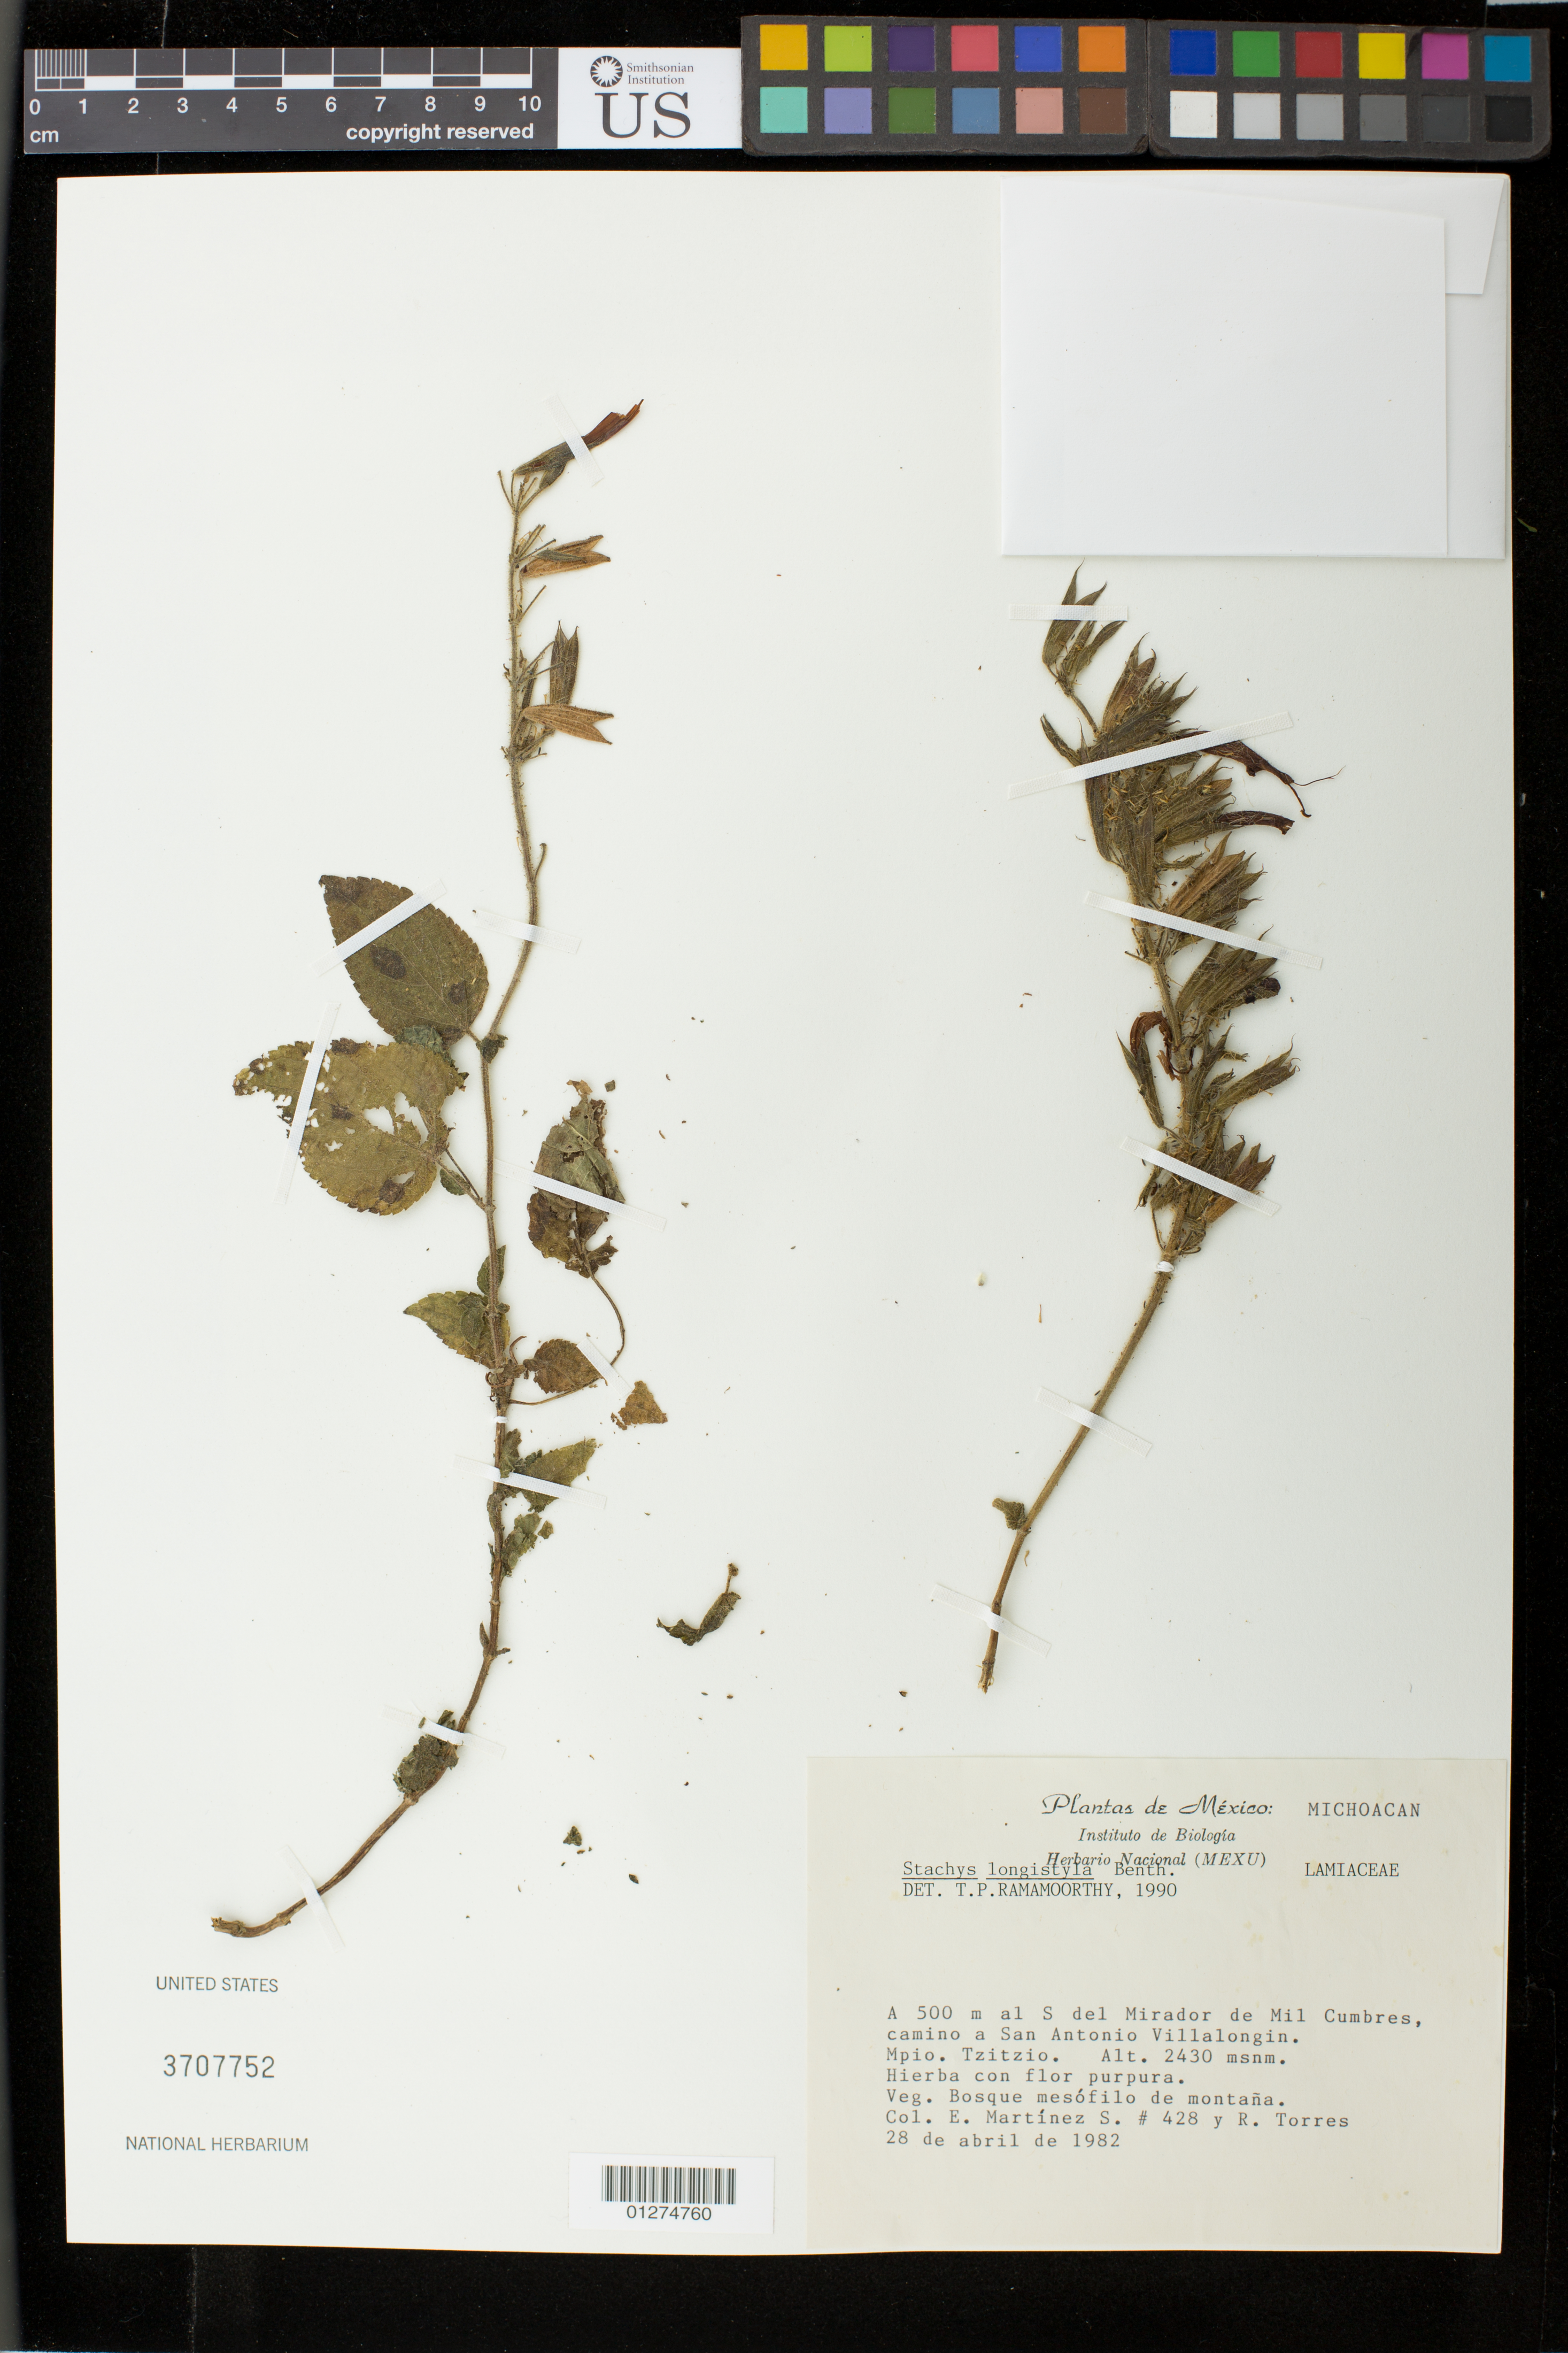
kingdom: Plantae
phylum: Tracheophyta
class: Magnoliopsida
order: Lamiales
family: Lamiaceae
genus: Stachys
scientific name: Stachys longistyla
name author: Benth.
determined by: Ramamoorthy, T. P.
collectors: E. Martínez S. & R. Torres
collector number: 428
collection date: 1982-04-28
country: Mexico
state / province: Michoacán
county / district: Tzitzio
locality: A 500 m al S del Mirador de Mil Cumbres, camino a San Antonio Villalongin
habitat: bosque mesofilo de montana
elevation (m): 2430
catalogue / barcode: US 3707752